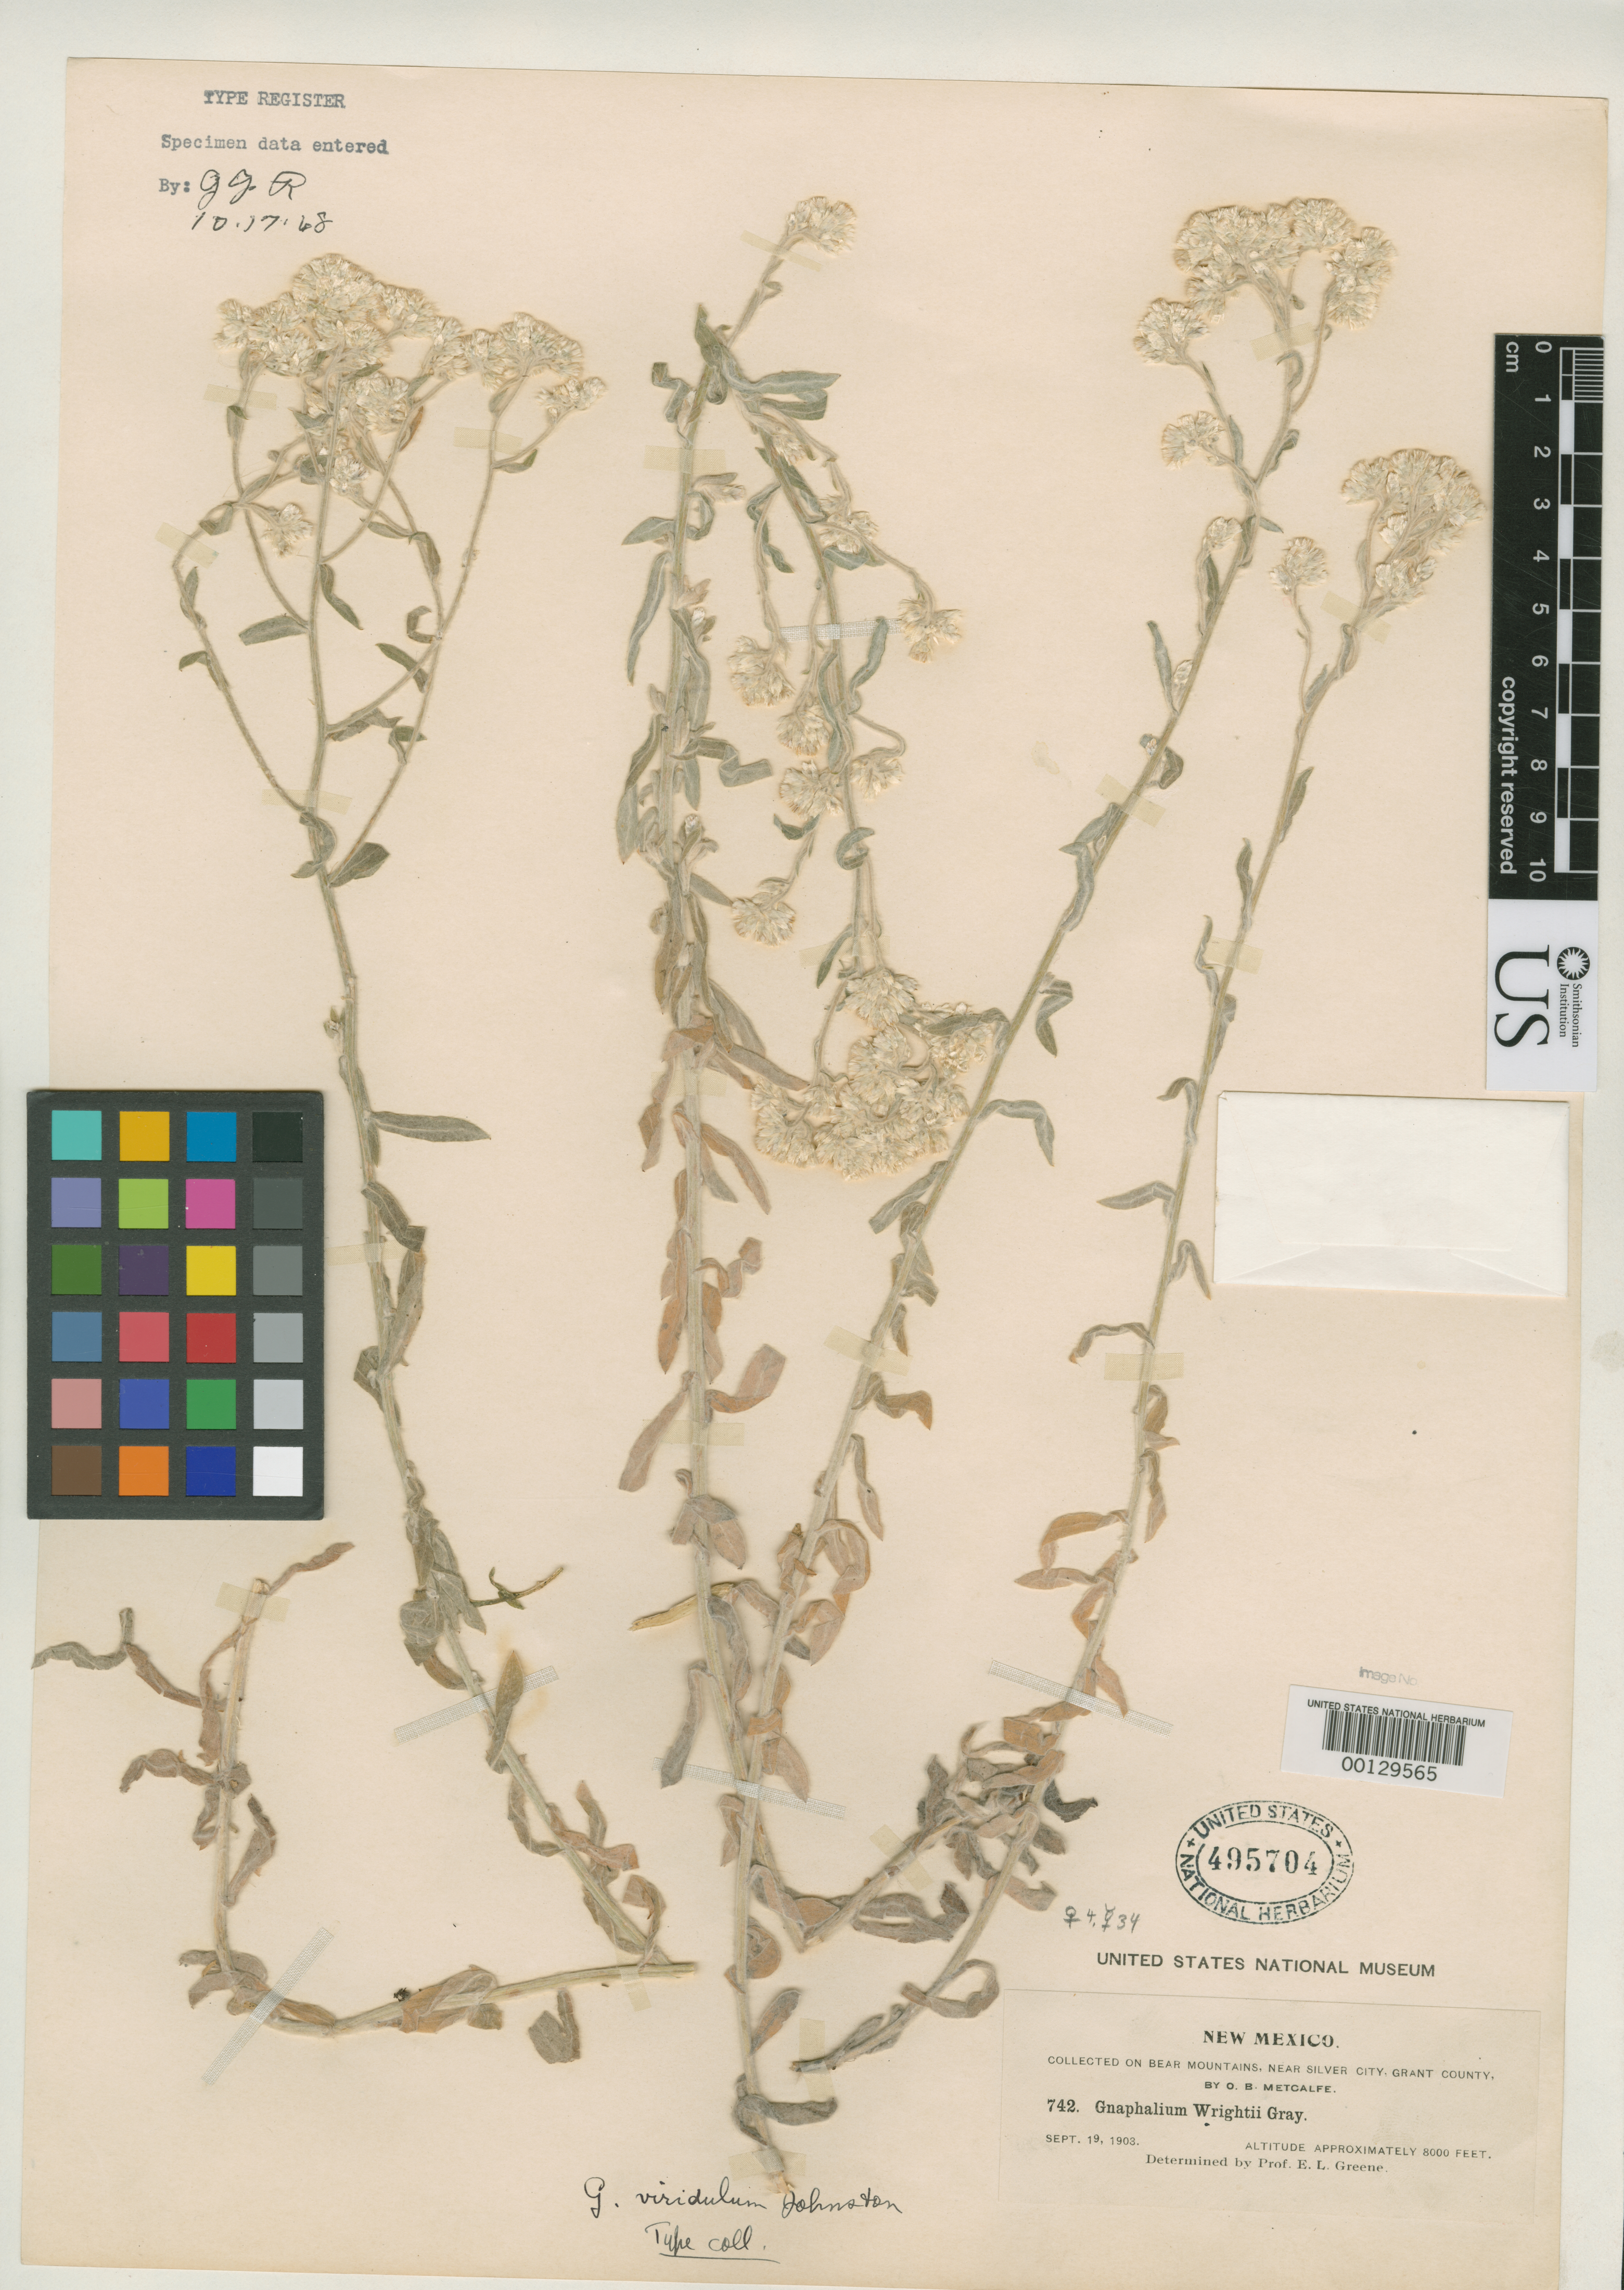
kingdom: Plantae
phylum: Tracheophyta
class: Magnoliopsida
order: Asterales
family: Asteraceae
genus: Gnaphalium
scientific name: Gnaphalium viridulum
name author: I.M. Johnst.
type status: Isotype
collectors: O. B. Metcalfe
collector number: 742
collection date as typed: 19 Sep 1903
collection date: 1903-09-19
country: United States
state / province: New Mexico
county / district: Grant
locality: Silver City, Bean Mountains.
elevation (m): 2438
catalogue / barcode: US 495704